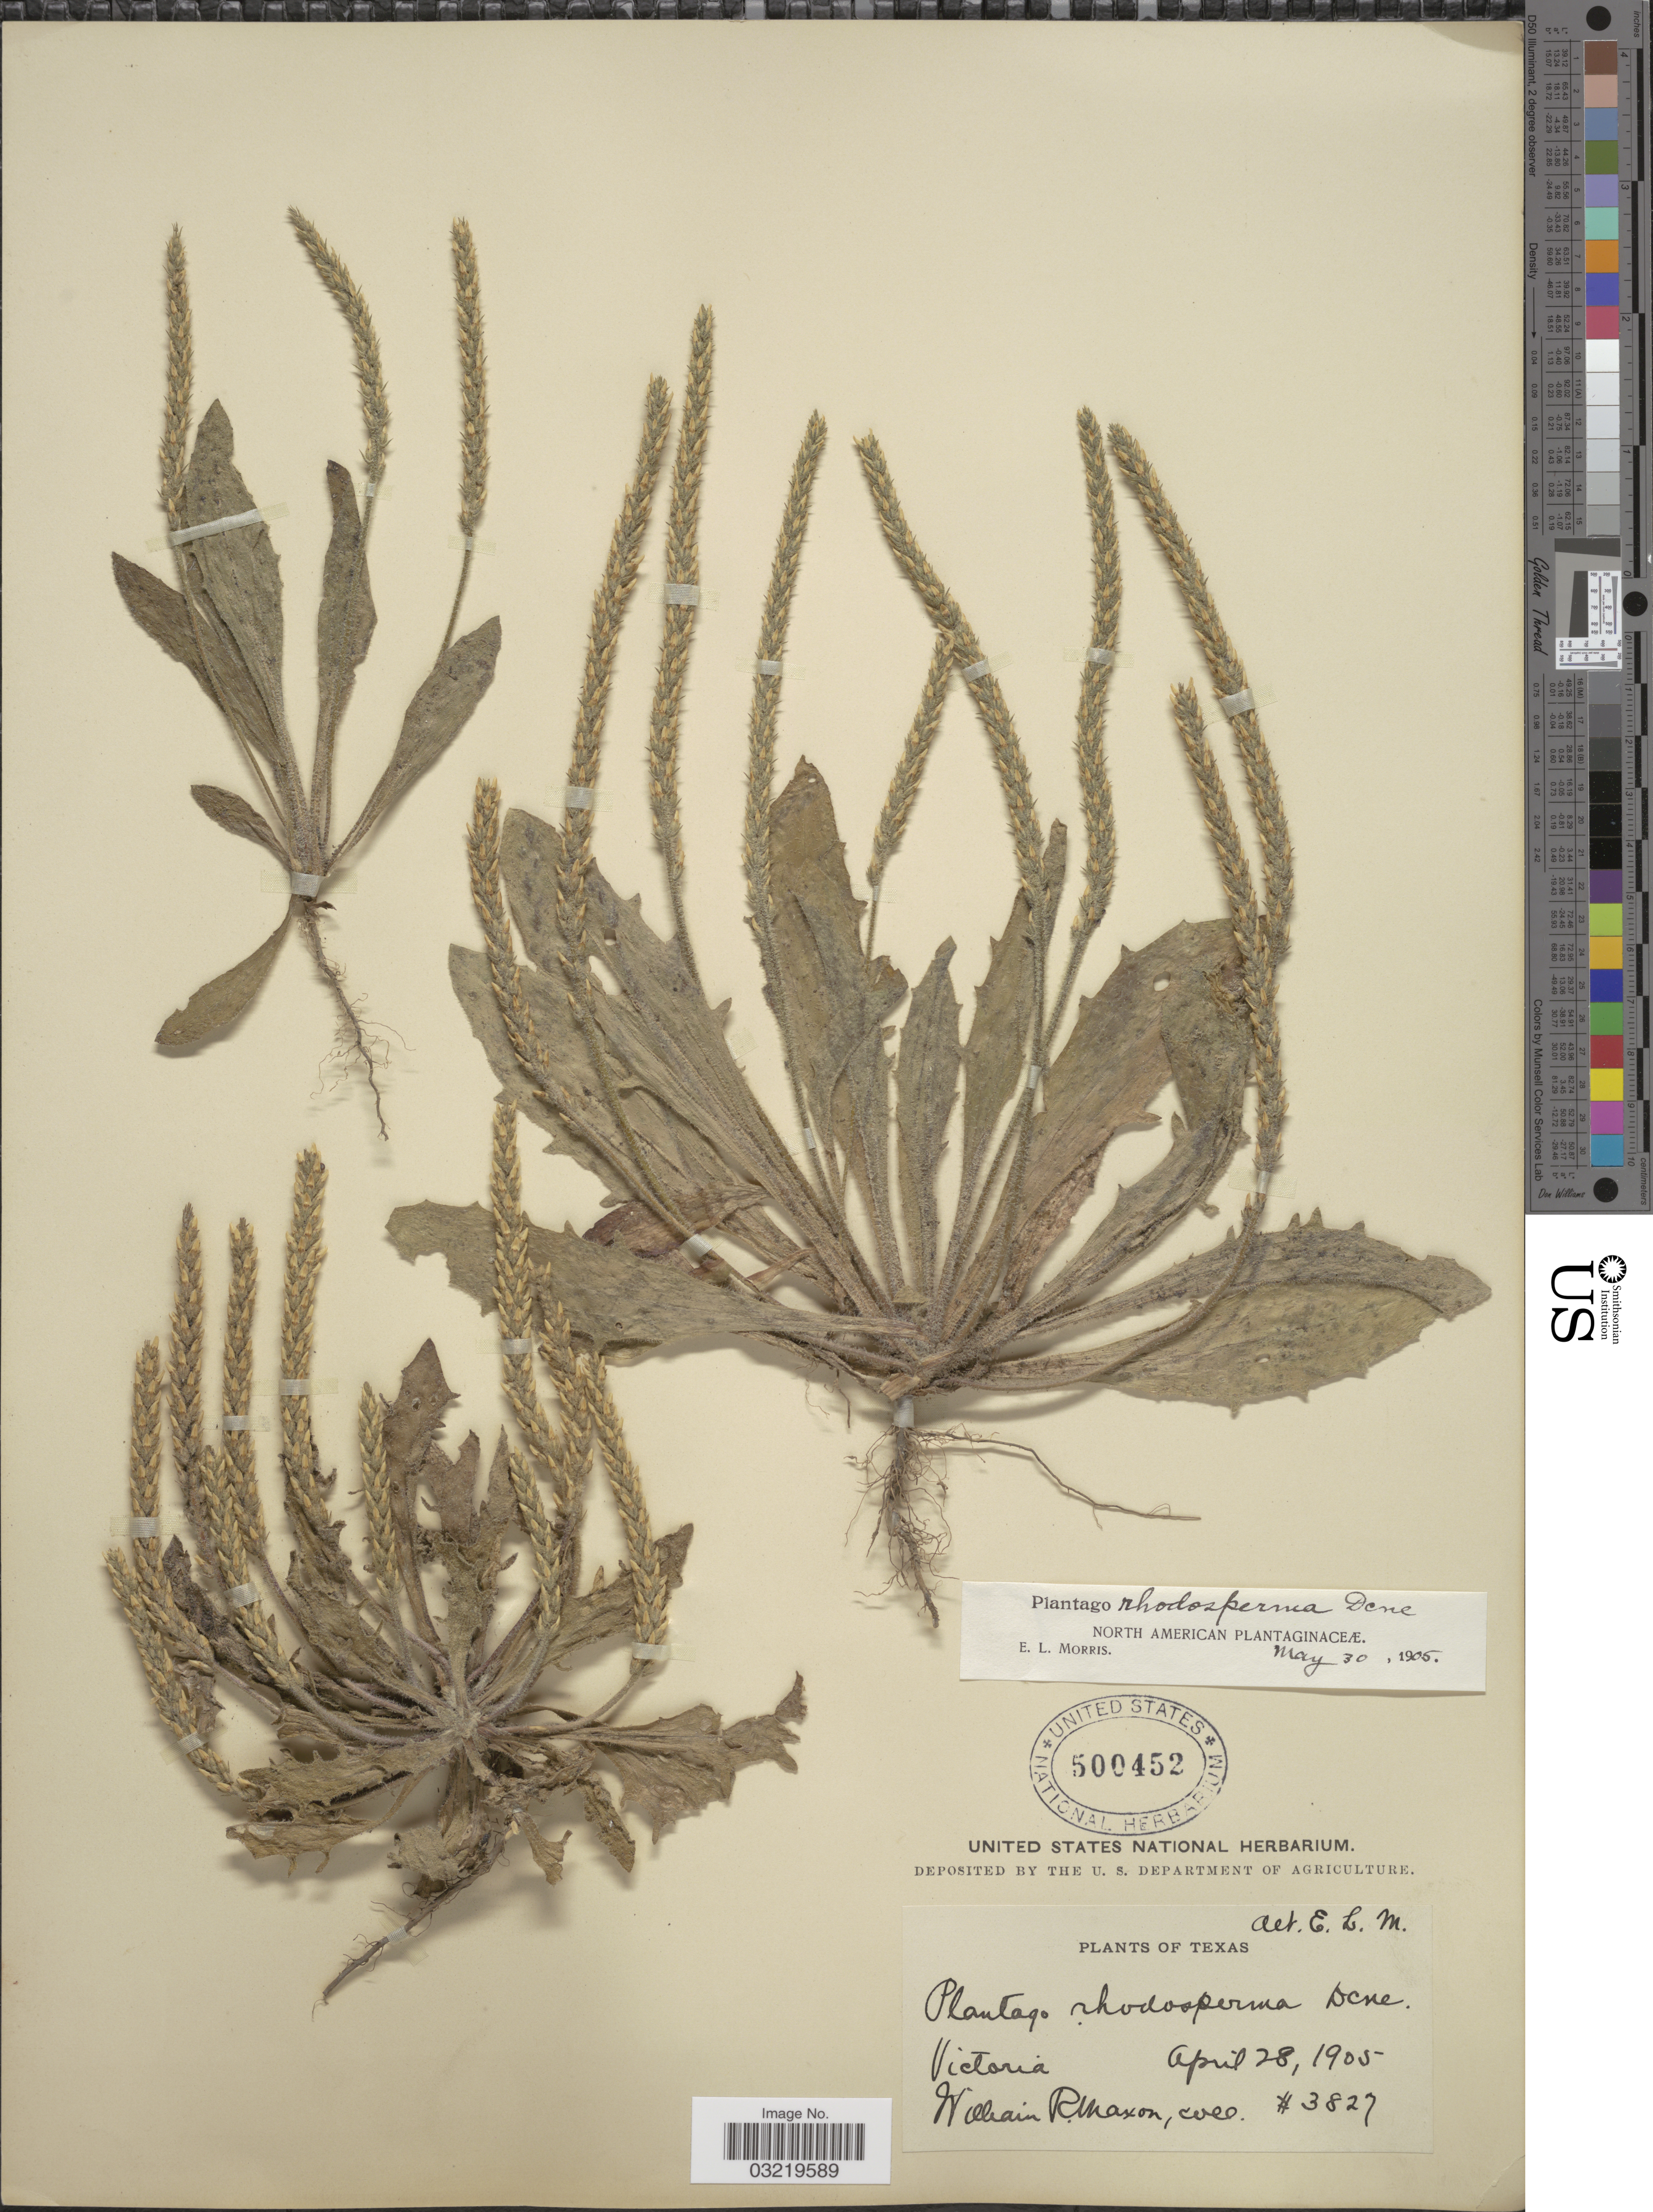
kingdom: Plantae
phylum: Tracheophyta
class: Magnoliopsida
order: Lamiales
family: Plantaginaceae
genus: Plantago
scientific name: Plantago rhodosperma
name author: Decne.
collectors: W. Rinaxon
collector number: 3827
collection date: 1905-04-28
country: United States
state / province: Texas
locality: Victoria.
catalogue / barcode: US 500452